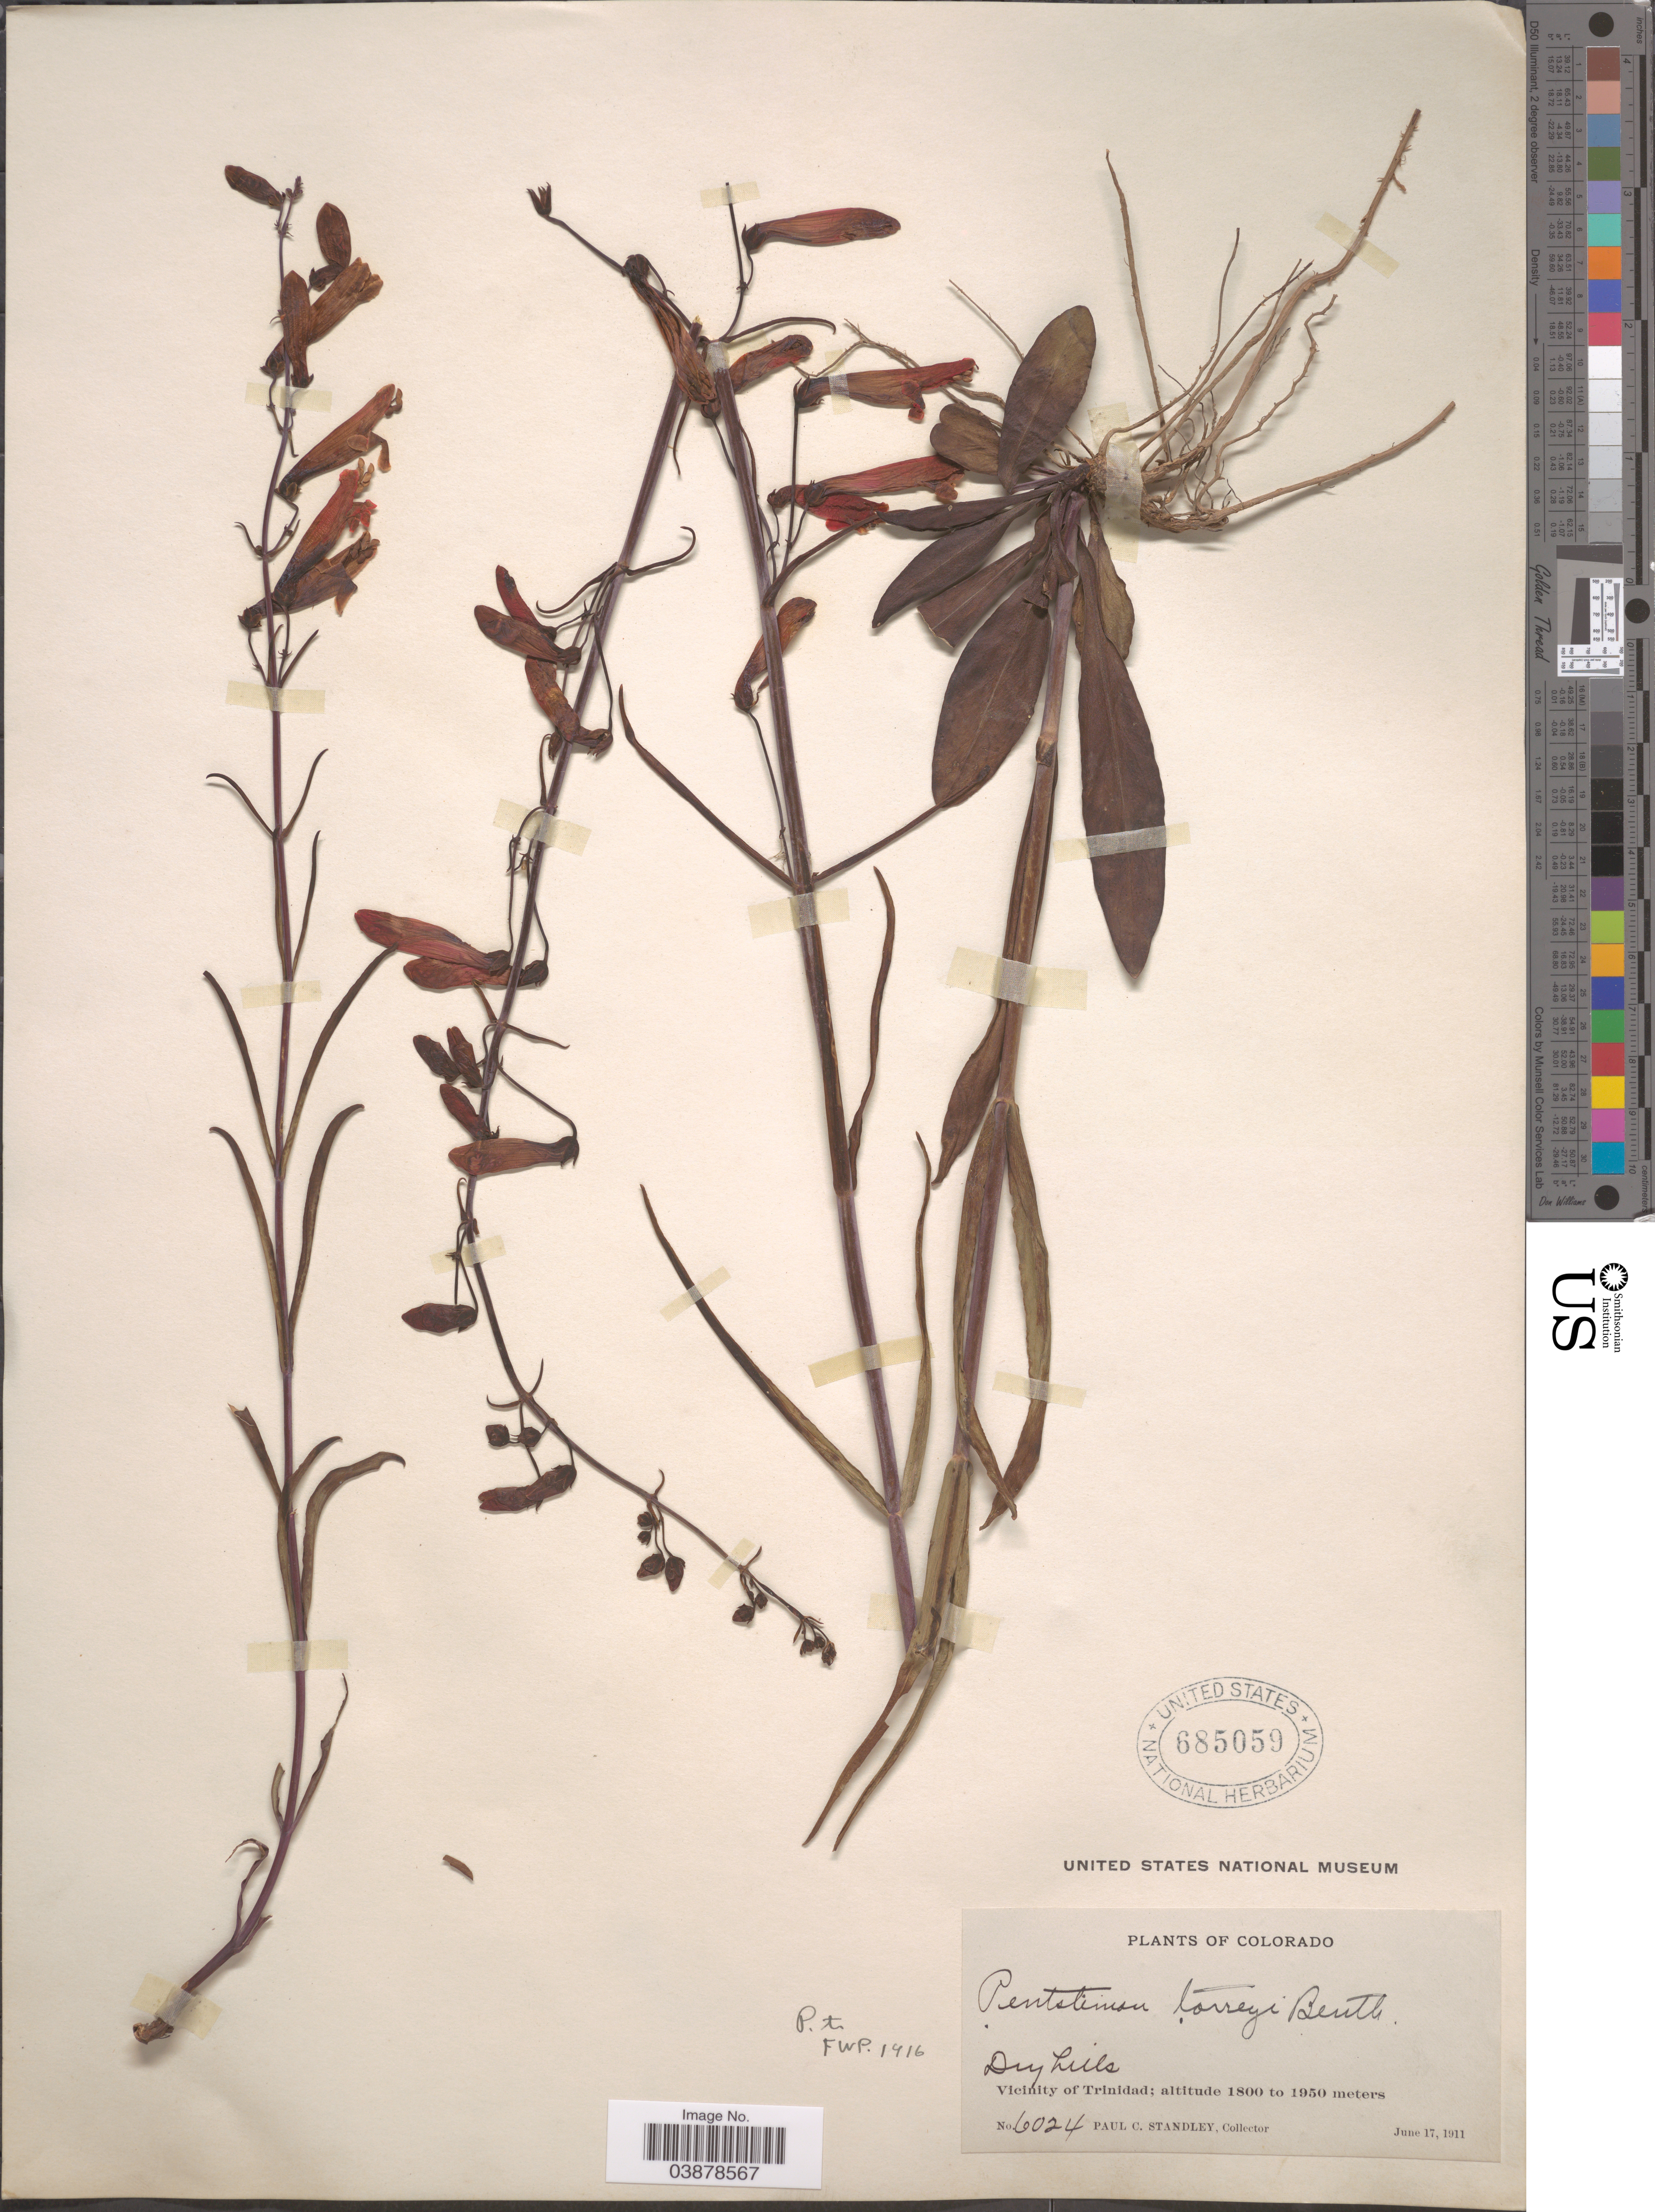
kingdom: Plantae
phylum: Tracheophyta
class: Magnoliopsida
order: Lamiales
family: Plantaginaceae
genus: Penstemon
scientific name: Penstemon torreyi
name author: Benth.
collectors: P. C. Standley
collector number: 6024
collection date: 1911-06-17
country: United States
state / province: Colorado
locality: Dry hills. Vicinity of Trinidad.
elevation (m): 1800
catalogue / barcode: US 685059